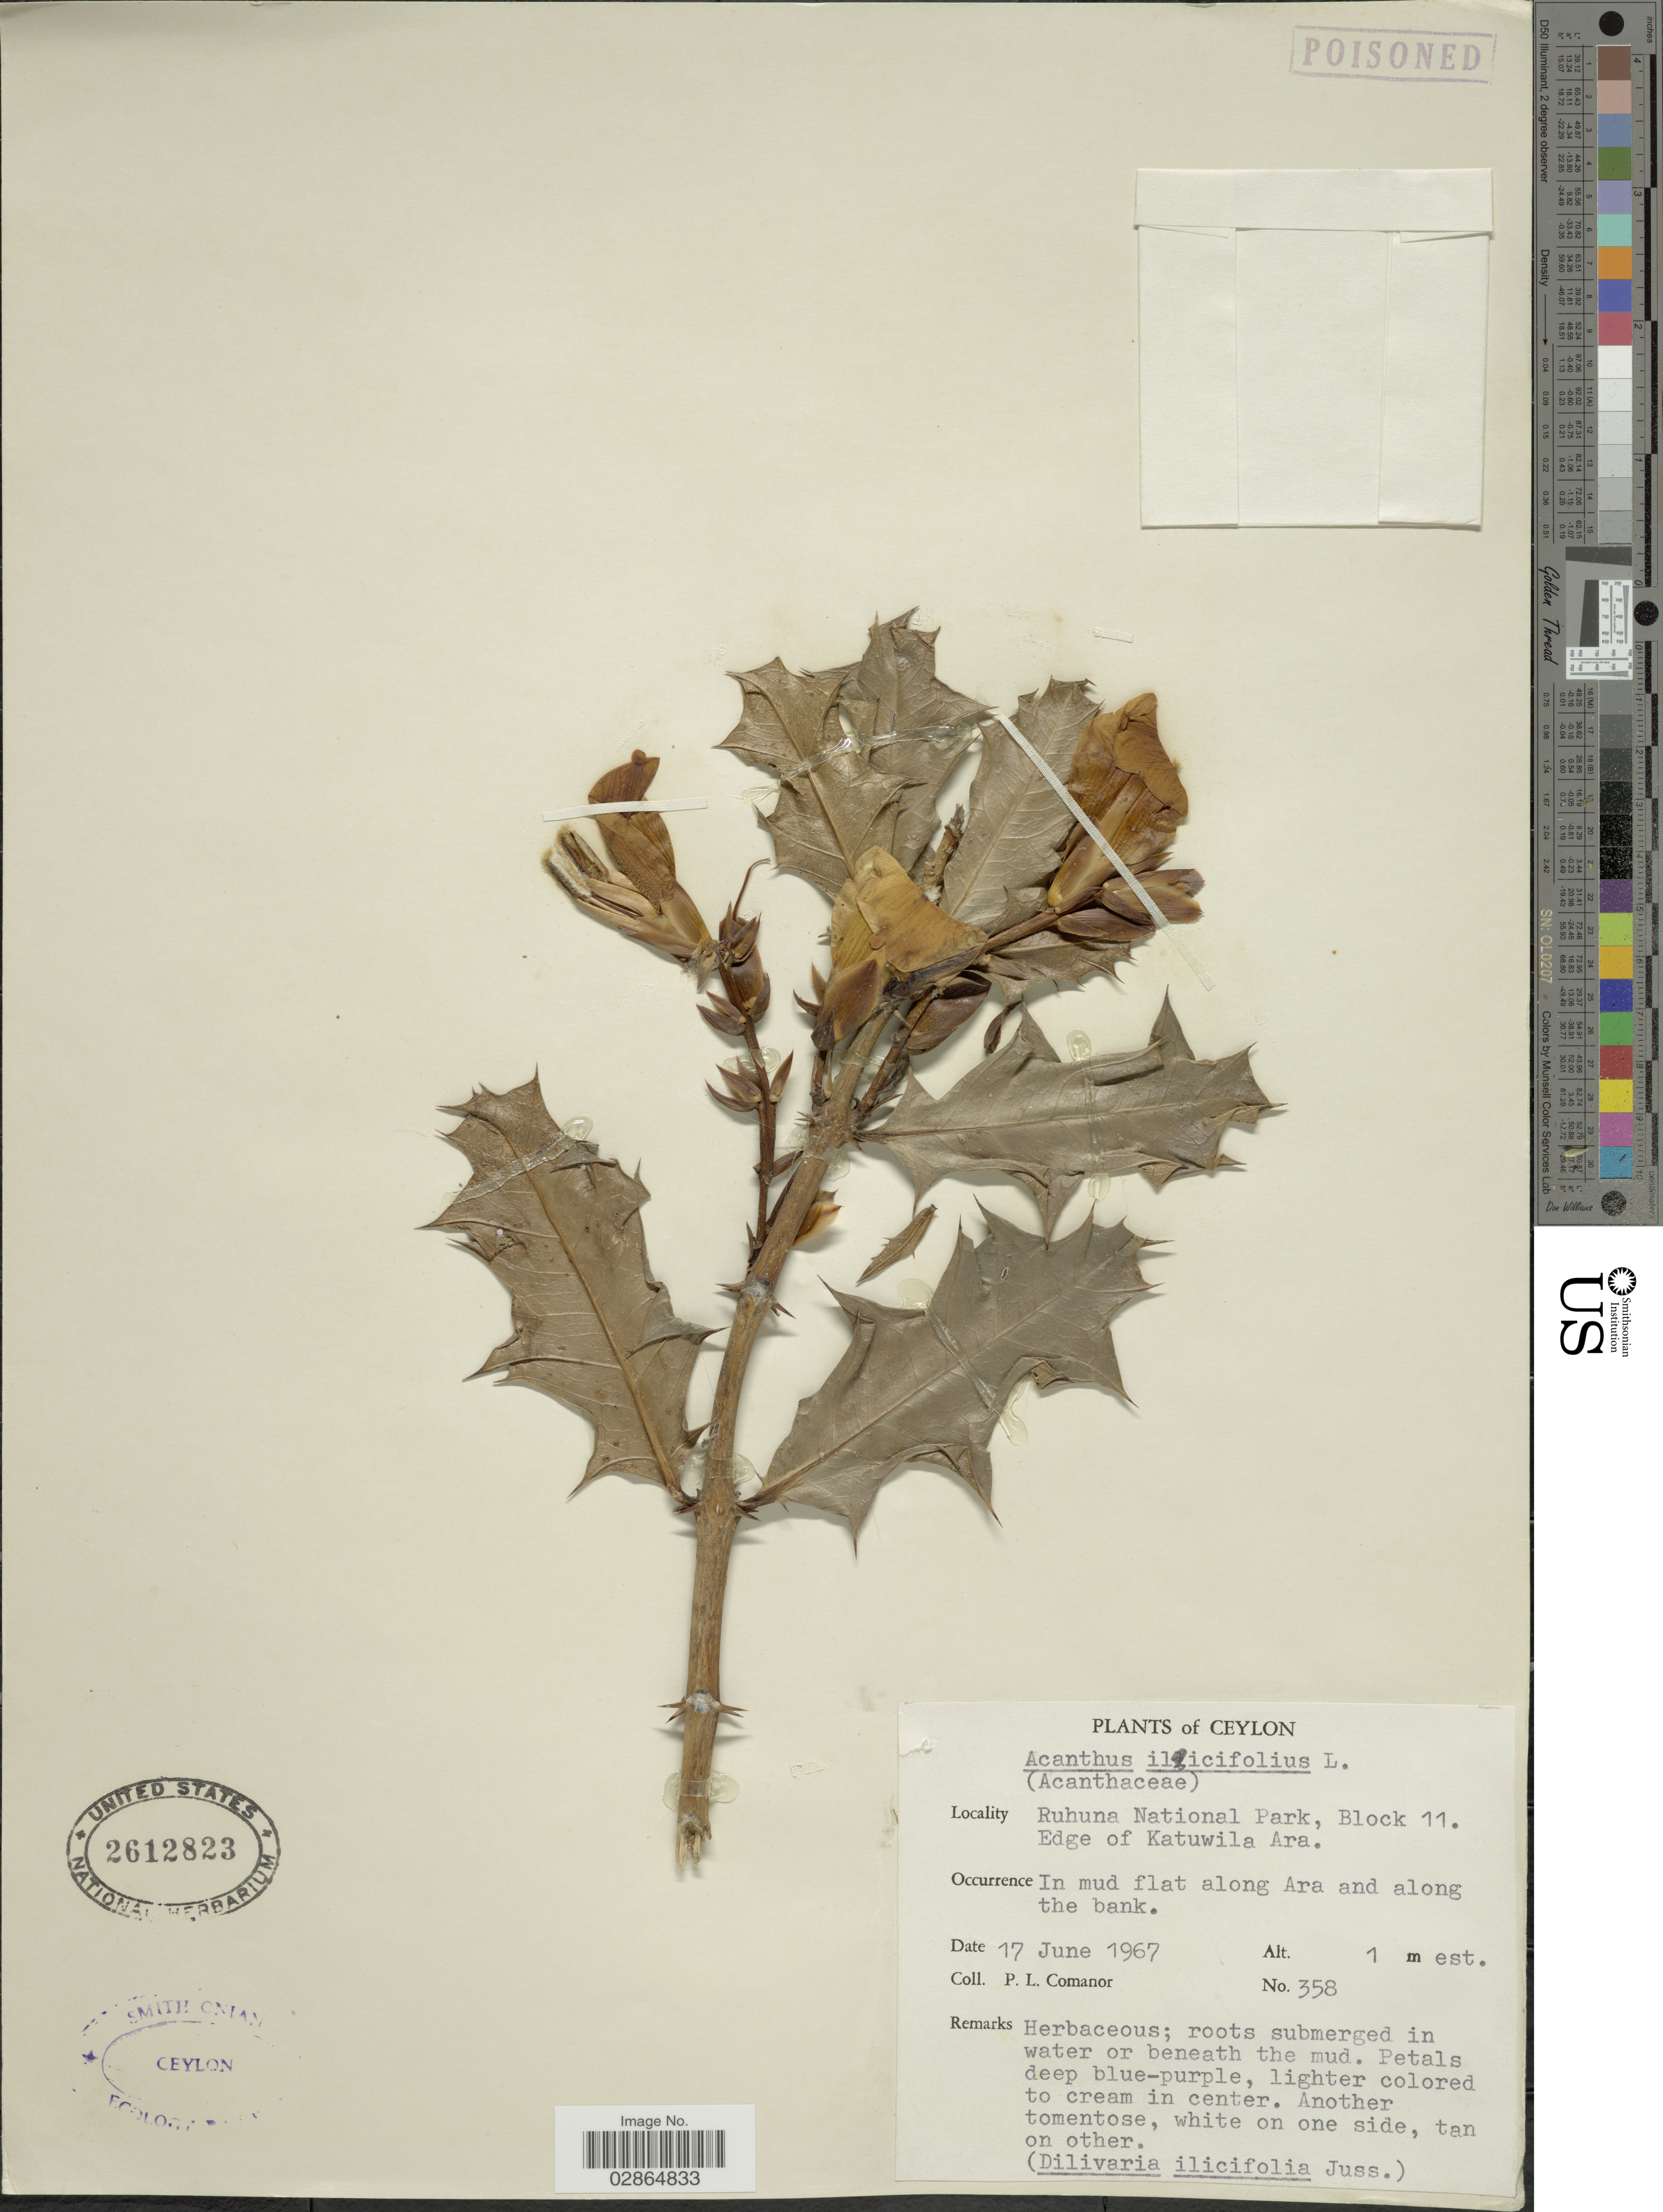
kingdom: Plantae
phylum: Tracheophyta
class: Magnoliopsida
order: Lamiales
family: Acanthaceae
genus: Acanthus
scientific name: Acanthus ilicifolius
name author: L.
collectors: P. Comanor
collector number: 358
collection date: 1967-06-17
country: Sri Lanka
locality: Ceylon, Ruhuna National Park, Block 11, Edge of Katuwila Ara.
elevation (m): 1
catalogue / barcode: US 2612823